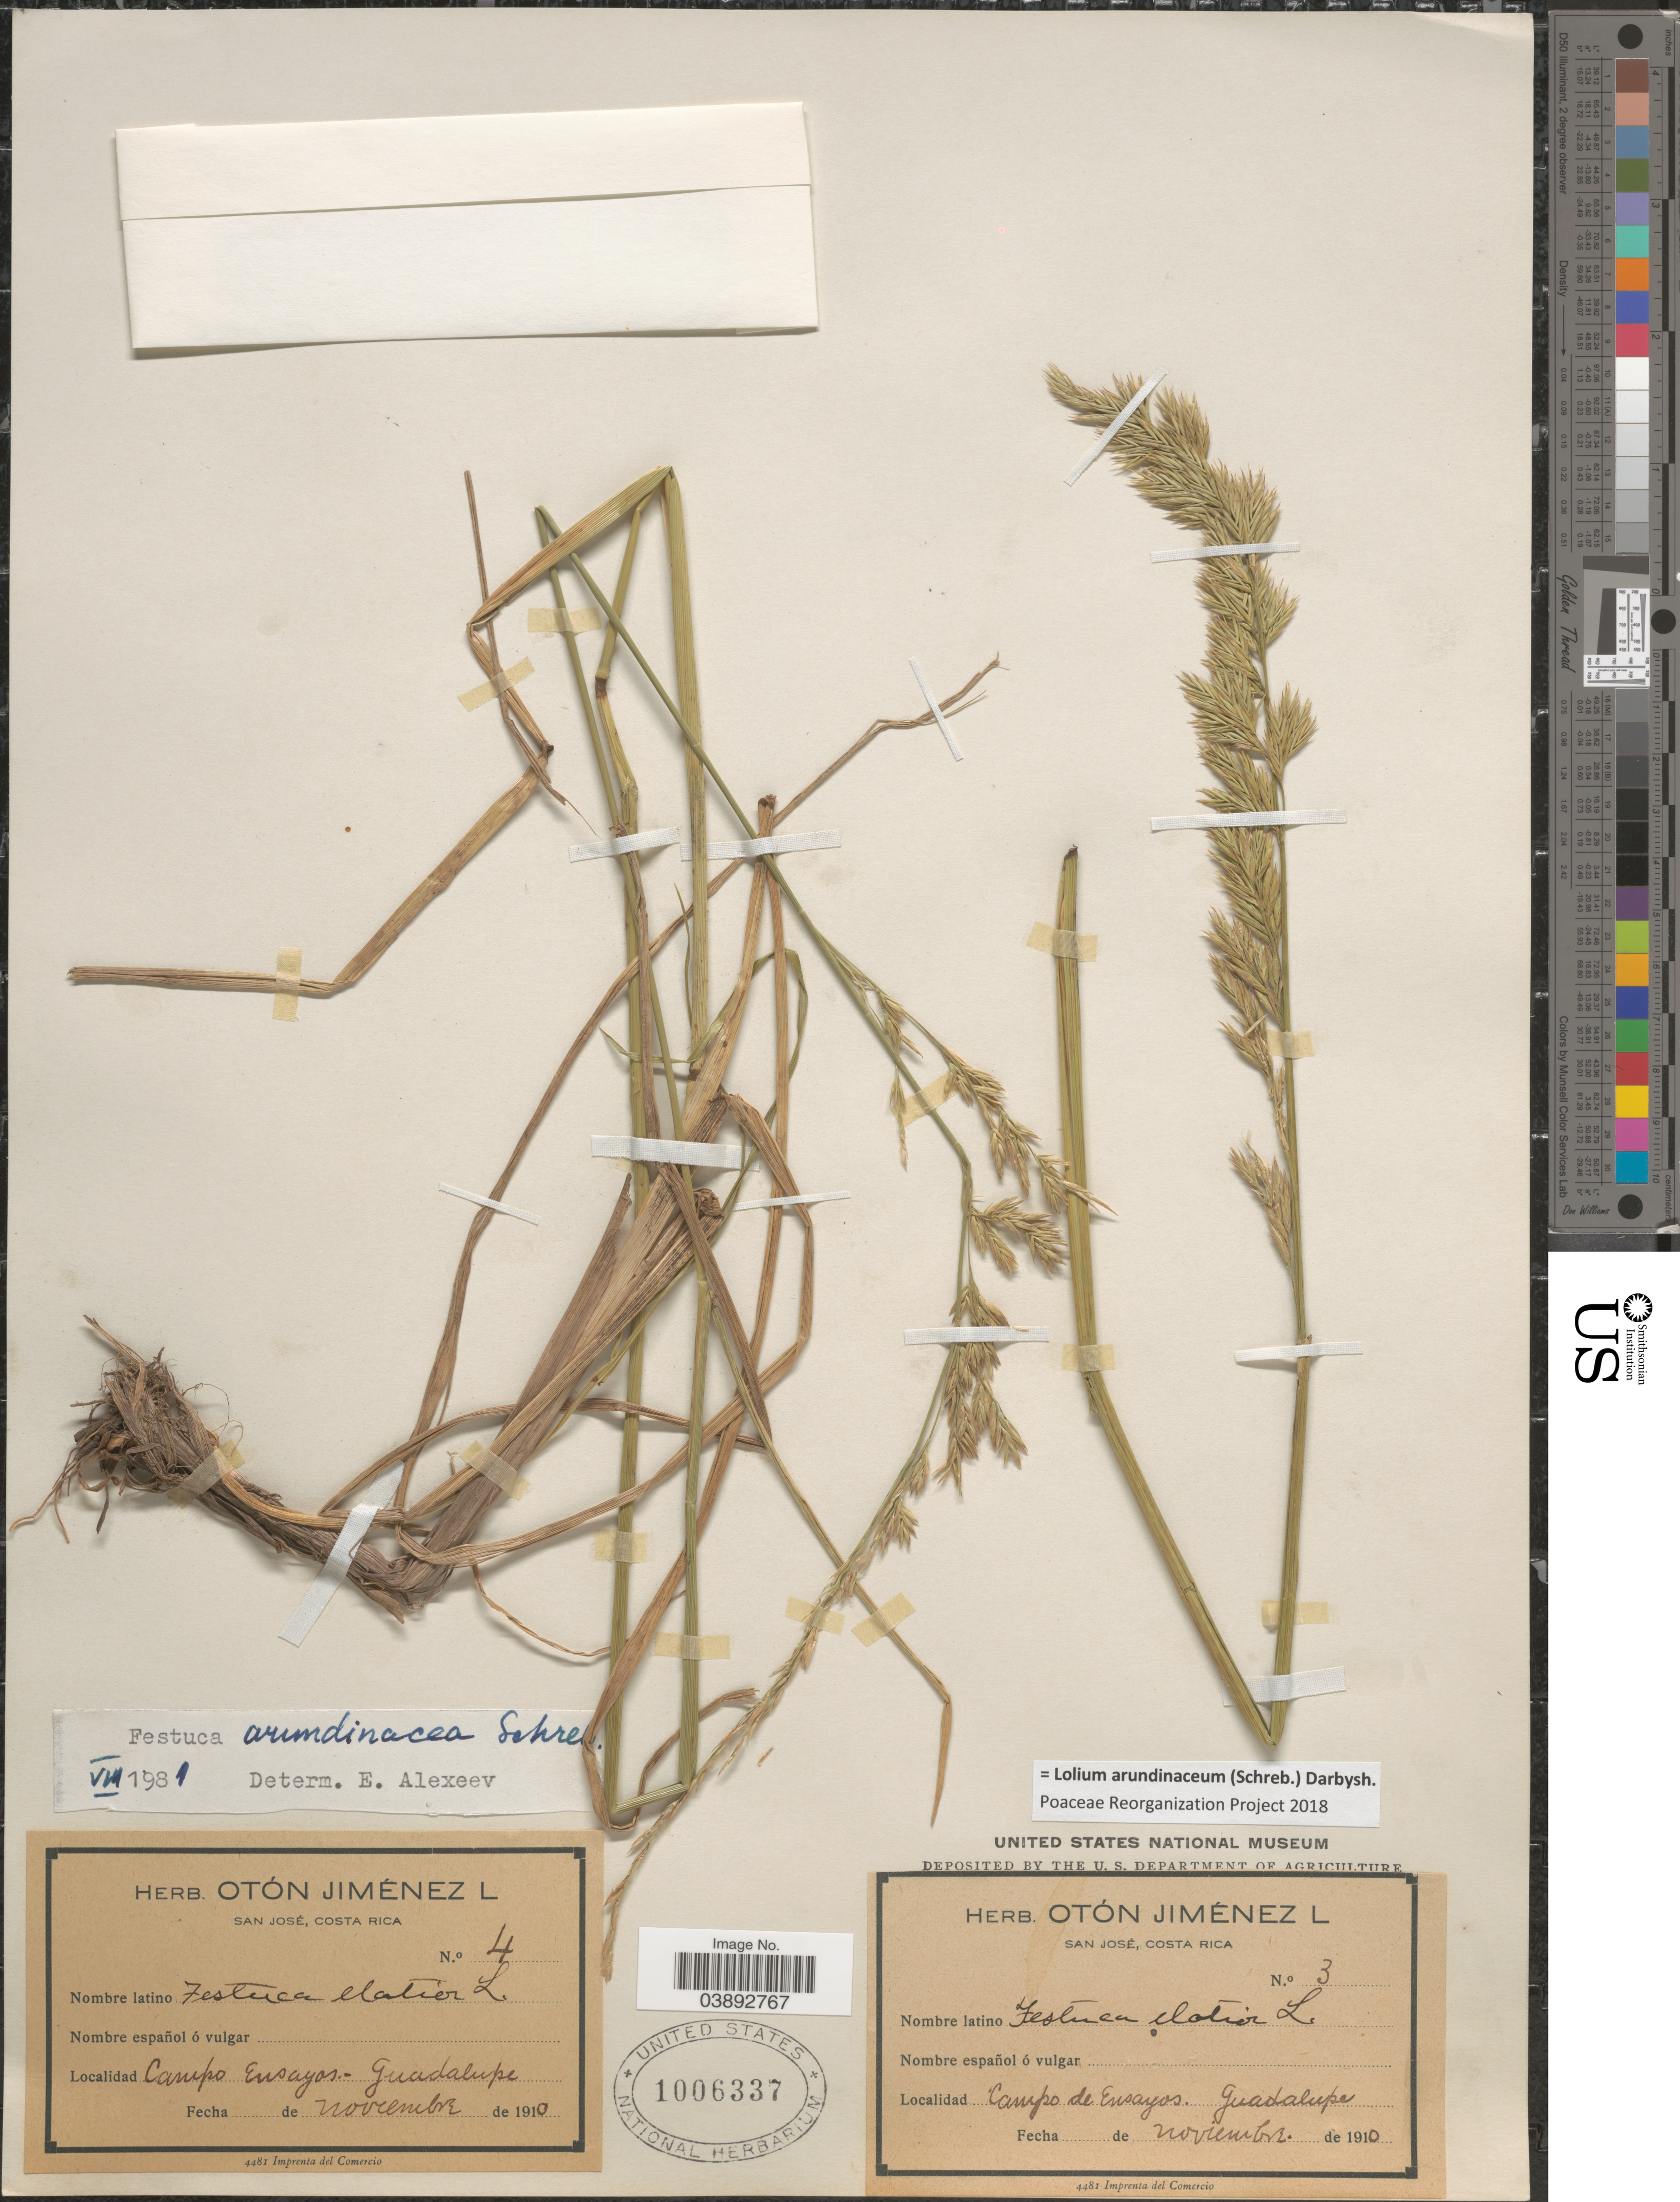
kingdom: Plantae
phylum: Tracheophyta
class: Liliopsida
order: Poales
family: Poaceae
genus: Lolium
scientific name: Lolium arundinaceum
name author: (Schreb.) Darbysh.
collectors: ex herb. O. Jimenez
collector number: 4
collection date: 1910-11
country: Costa Rica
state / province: San José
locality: Campo Eusayos. Guadalupe.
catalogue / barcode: US 1006337-2